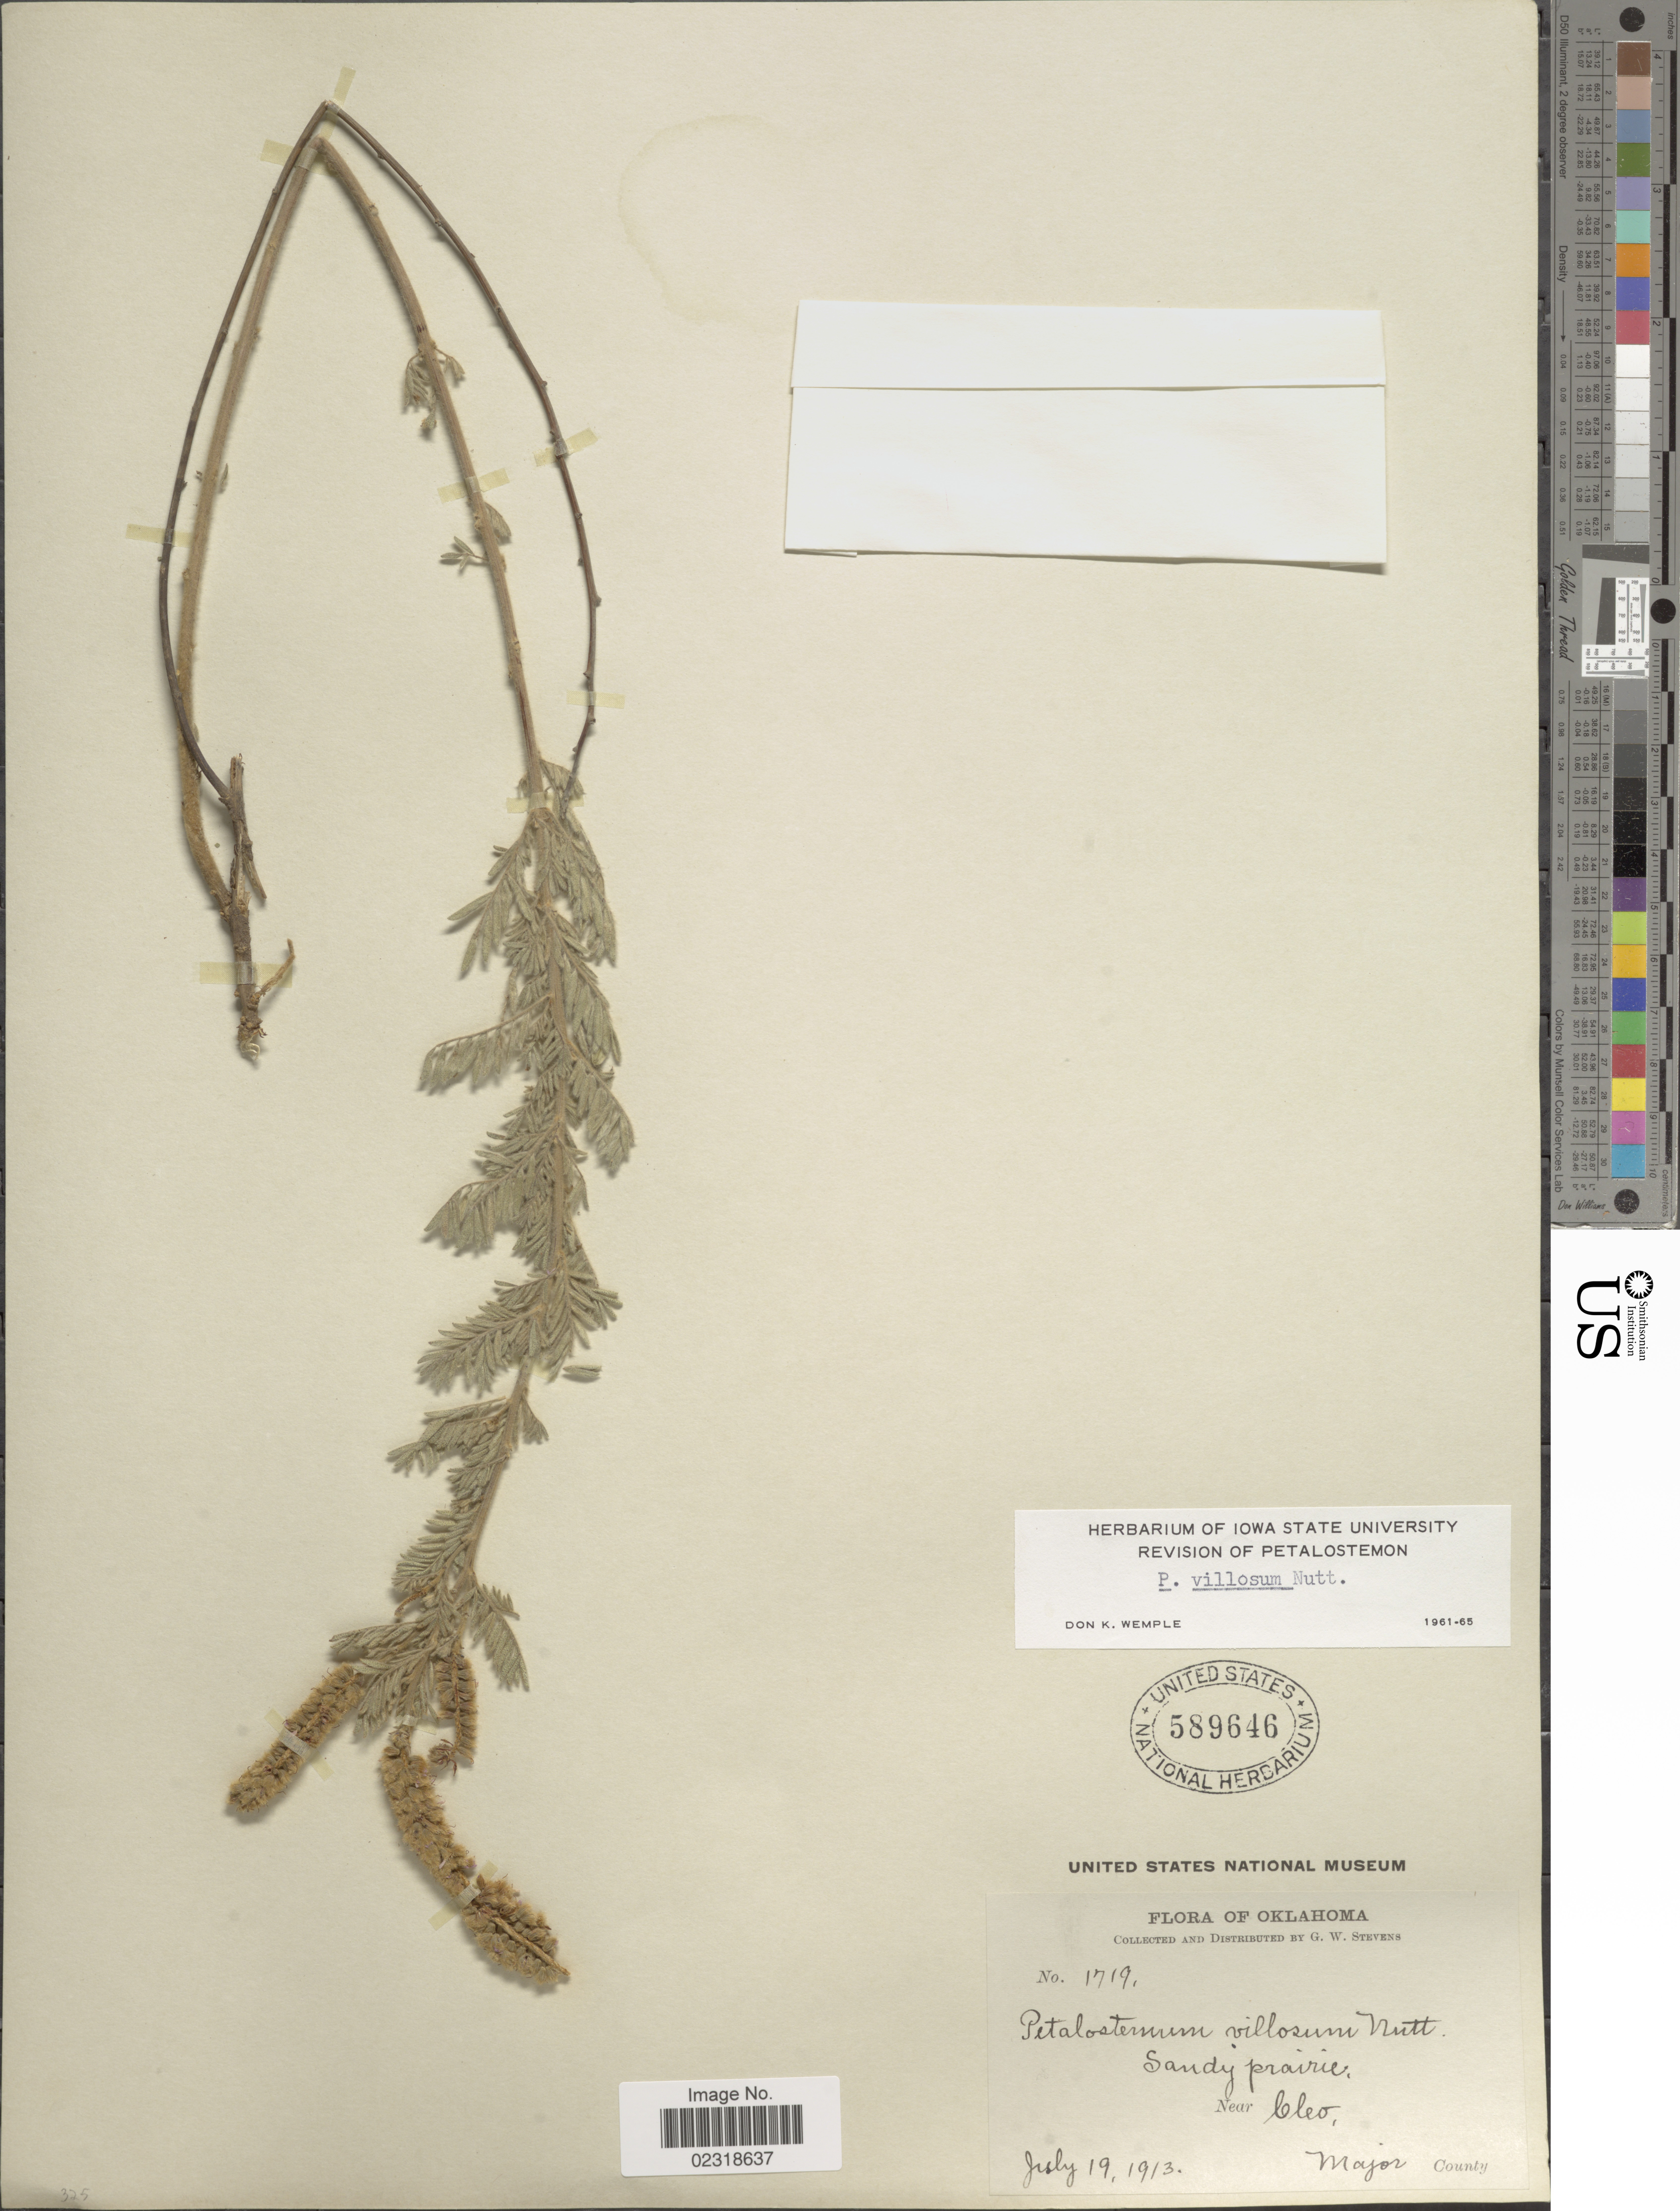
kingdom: Plantae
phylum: Tracheophyta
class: Magnoliopsida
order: Fabales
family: Fabaceae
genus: Dalea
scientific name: Dalea villosa var. villosa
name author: (Nutt.) Spreng.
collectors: G. W. Stevens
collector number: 1719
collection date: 1913-07-19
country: United States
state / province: Oklahoma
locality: Sandy prairie, near Cleo, Major County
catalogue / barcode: US 589646